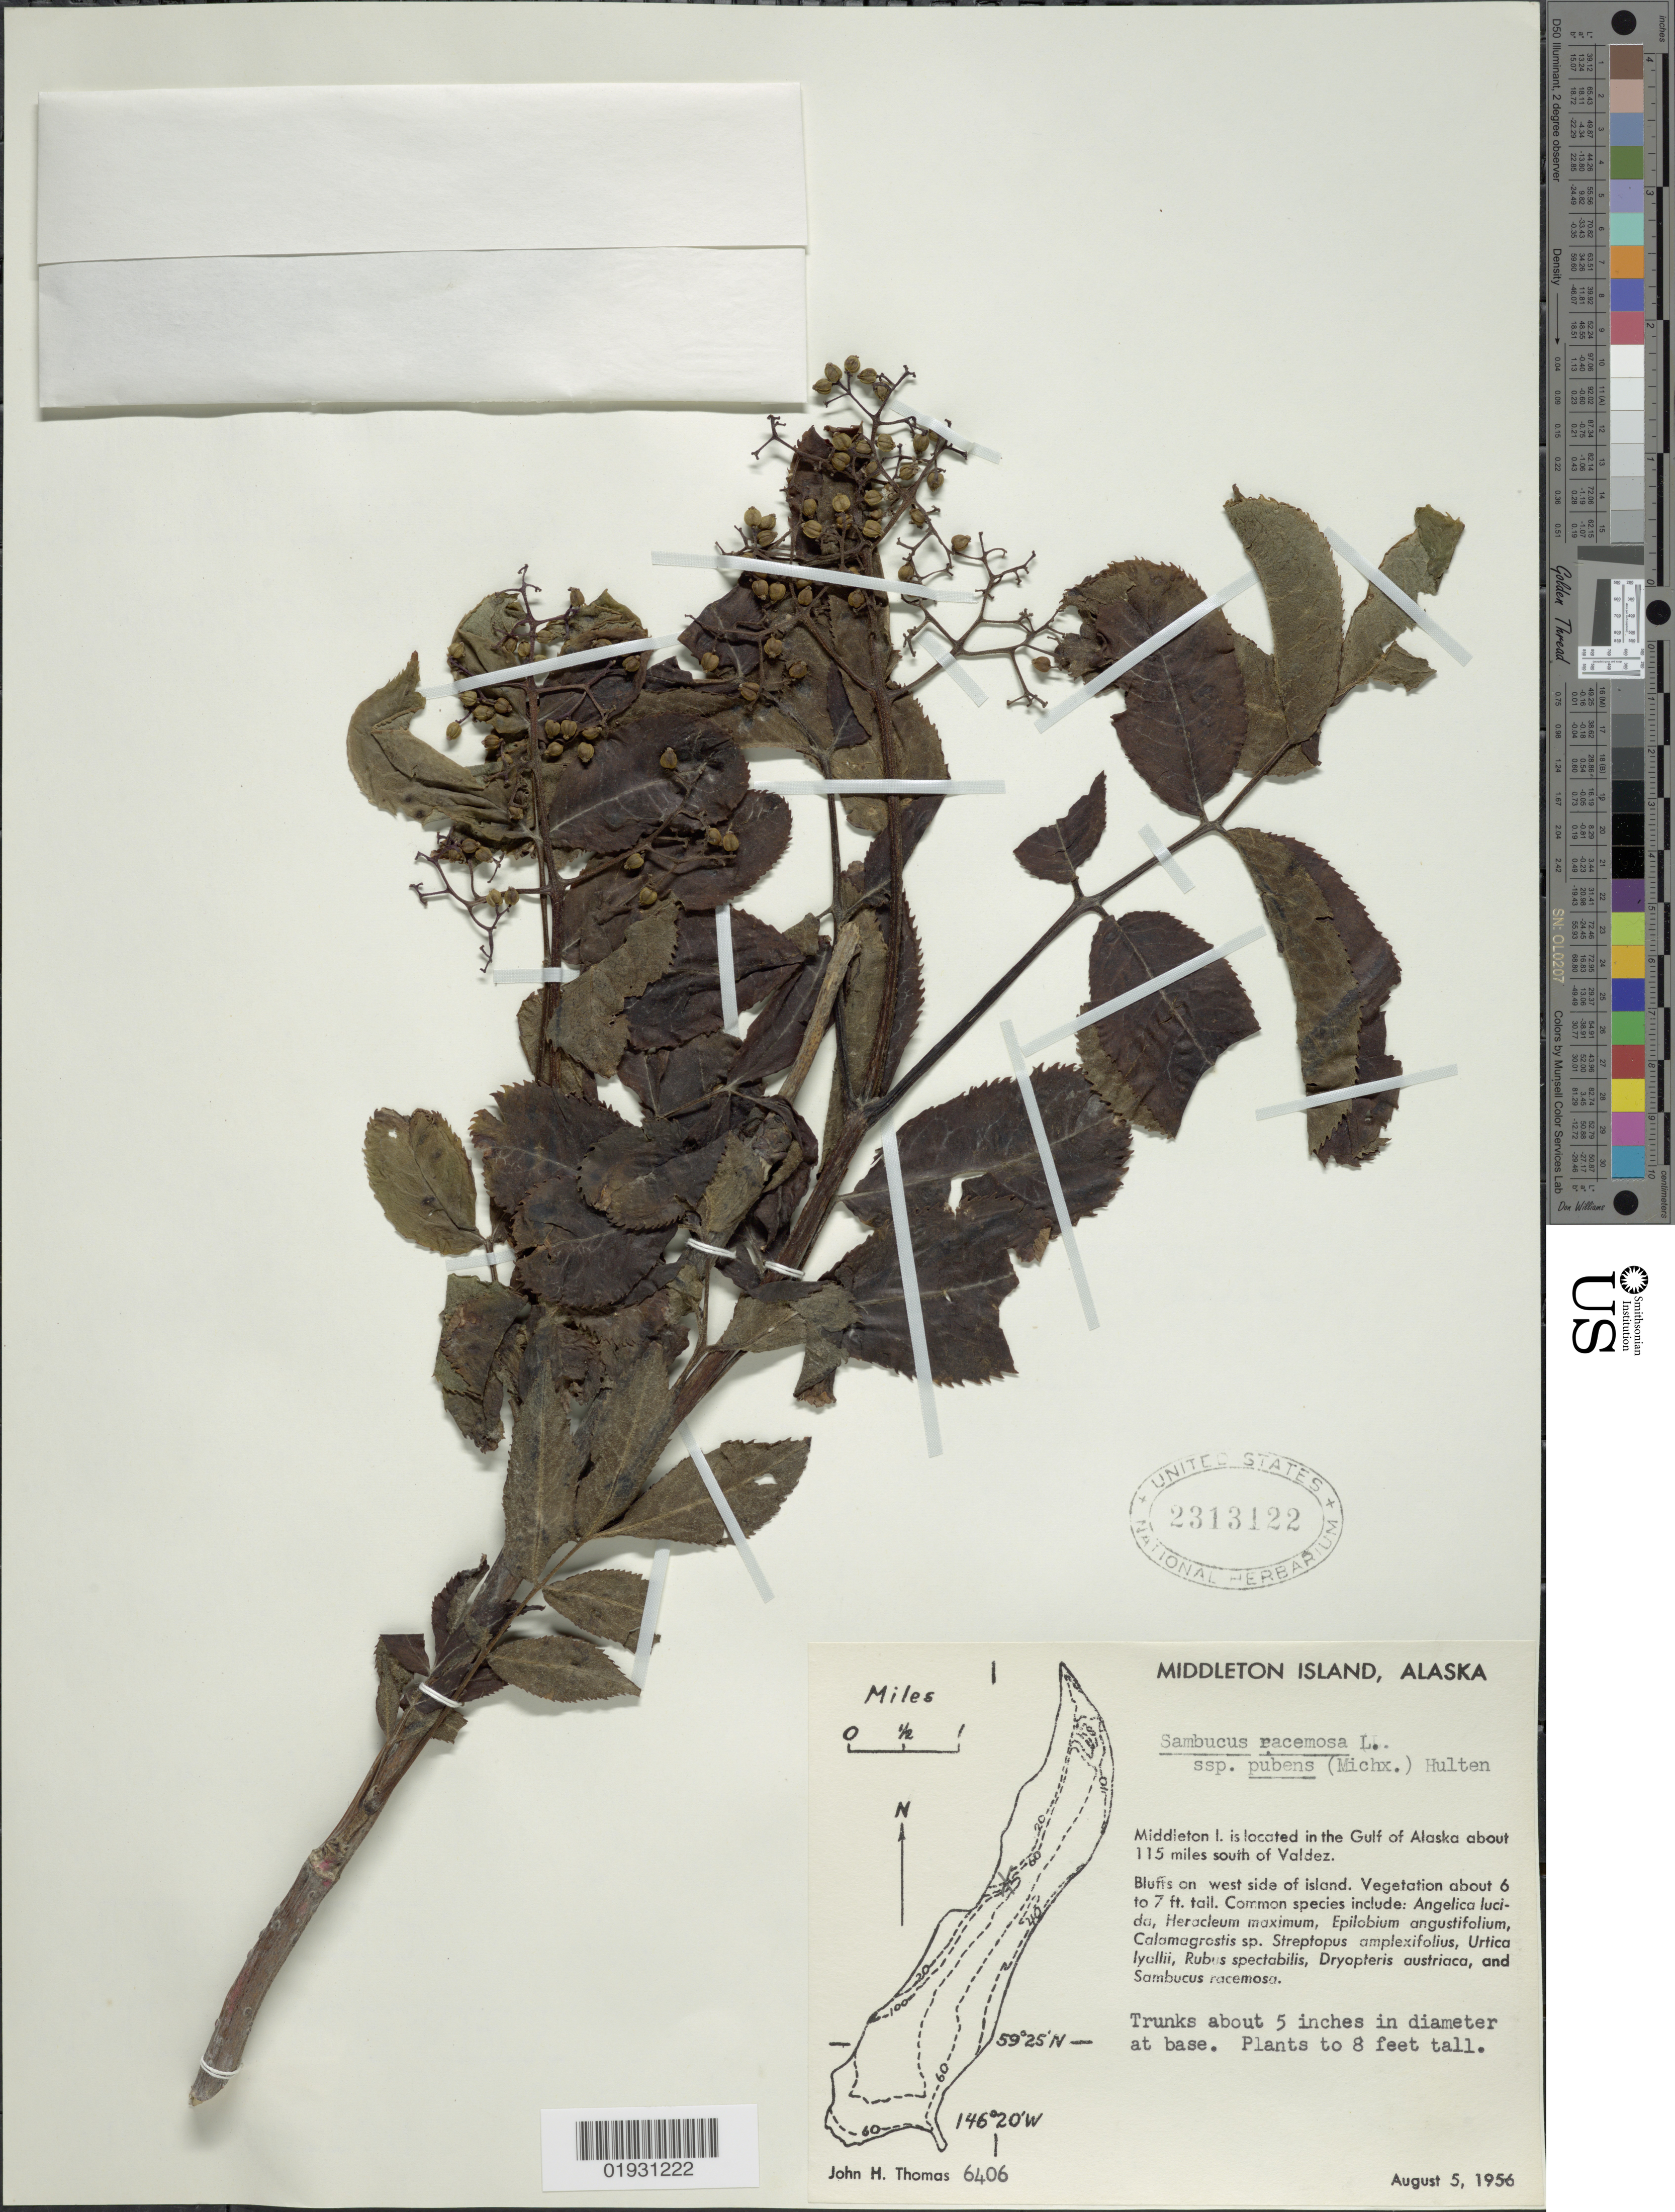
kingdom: Plantae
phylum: Tracheophyta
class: Magnoliopsida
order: Dipsacales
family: Viburnaceae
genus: Sambucus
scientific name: Sambucus pubens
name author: Michx.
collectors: J. H. Thomas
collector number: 6406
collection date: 1956-08-05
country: United States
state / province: Alaska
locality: Middleton Island, in the Golf of Alaska about 115 miles south of Valdez. Bluffs on west side of island.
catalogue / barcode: US 2313122